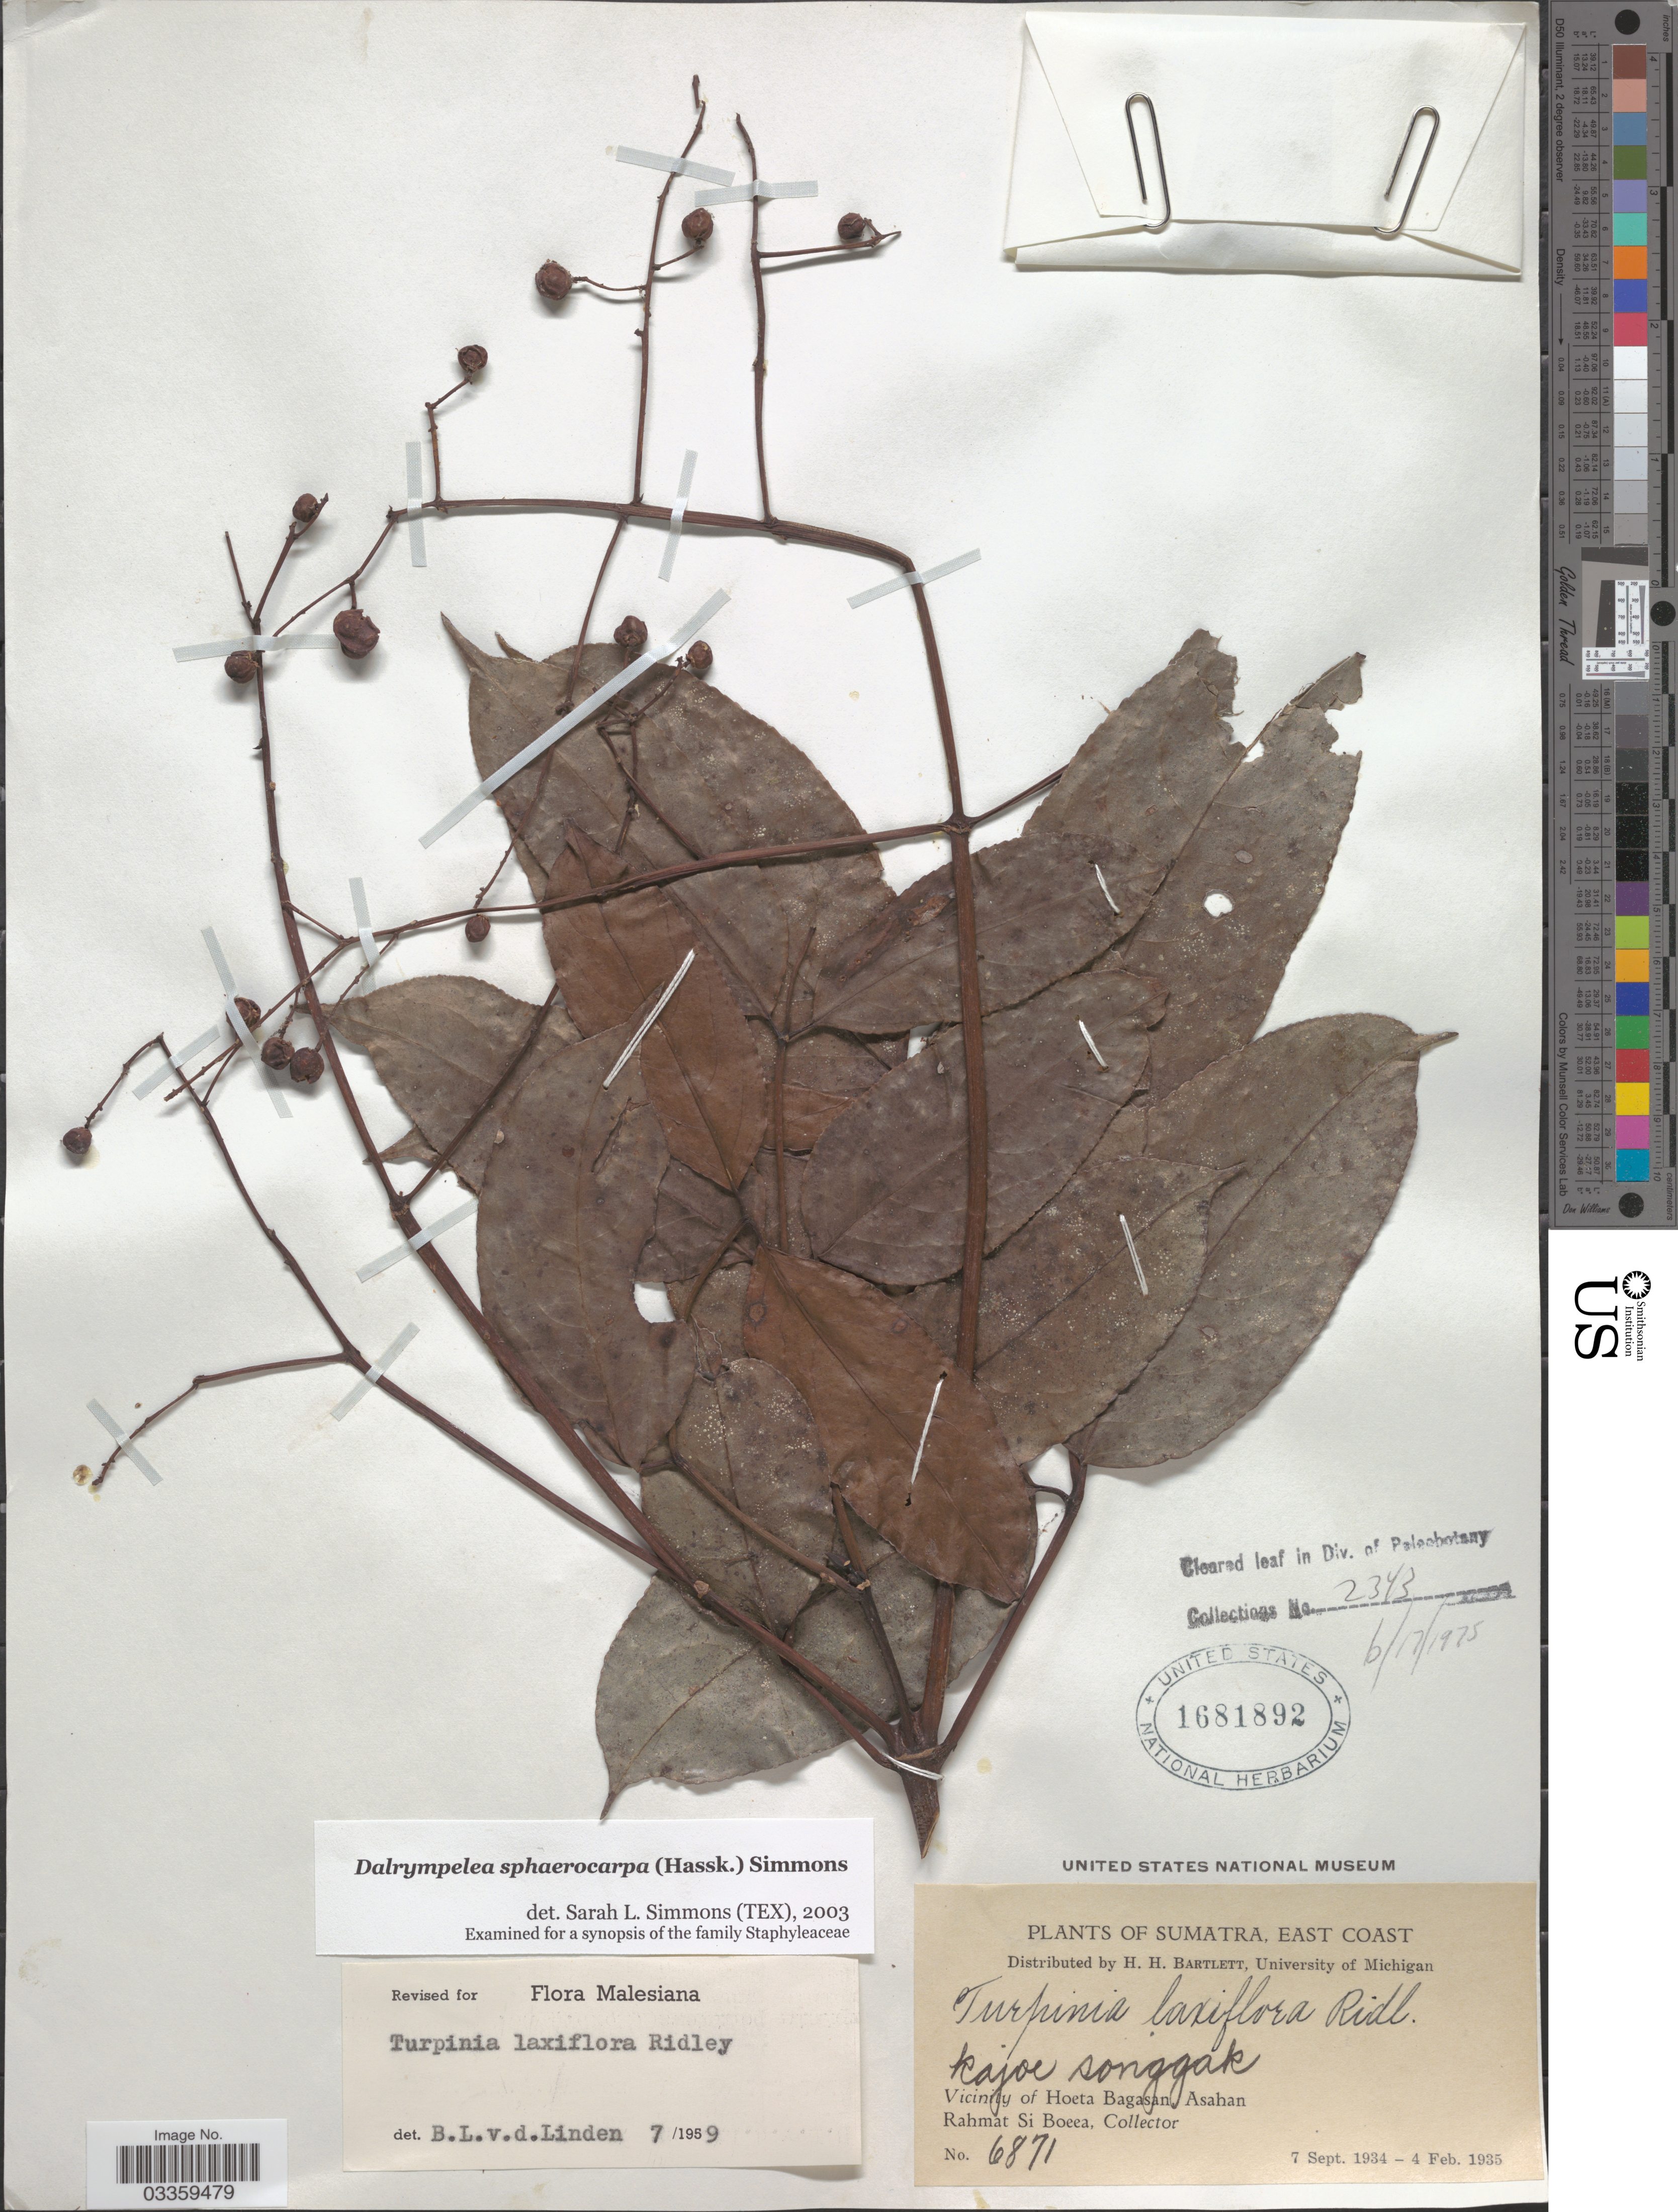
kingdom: Plantae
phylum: Tracheophyta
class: Magnoliopsida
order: Crossosomatales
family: Staphyleaceae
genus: Dalrympelea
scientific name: Dalrympelea sphaerocarpa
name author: (Hassk.) Nor-Ezzaw.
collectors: Rahmat Si Boeea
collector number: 6871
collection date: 1934-09-07/1935-02-04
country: Indonesia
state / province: Sumatra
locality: East Coast. Vicinity of Hoeta Bagasan, Asahan.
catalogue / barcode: US 1681892